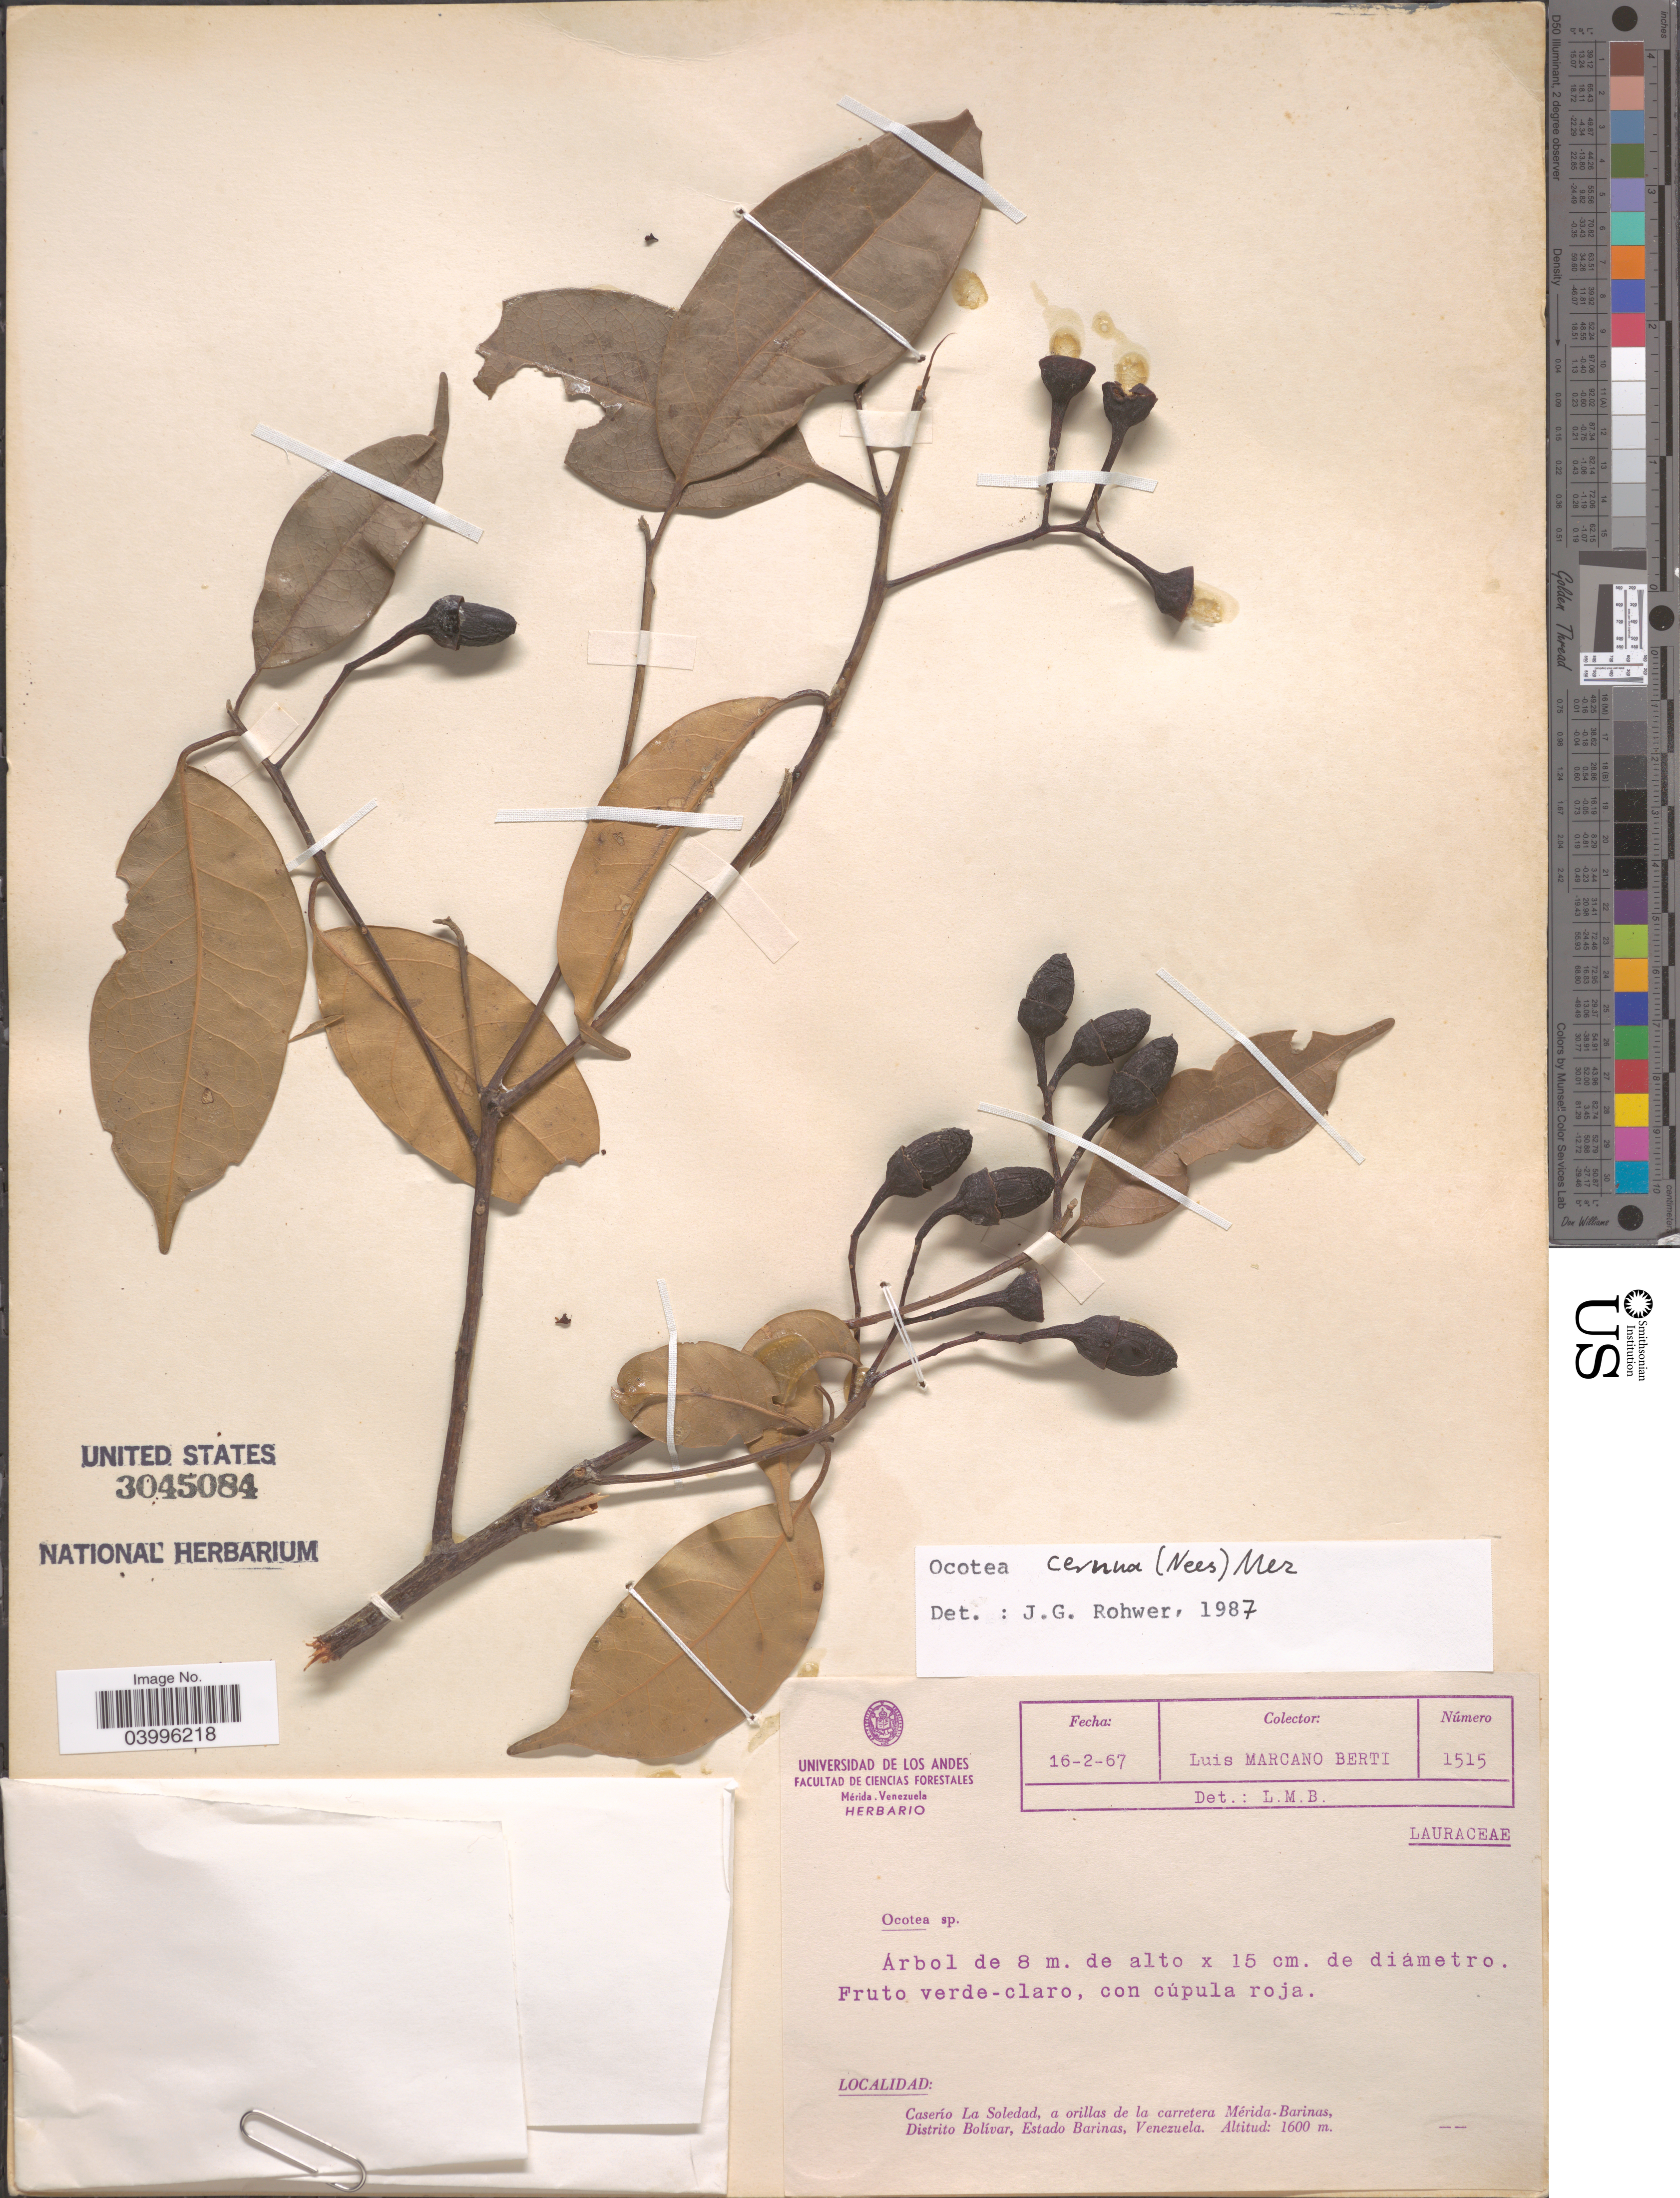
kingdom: Plantae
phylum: Tracheophyta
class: Magnoliopsida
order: Laurales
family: Lauraceae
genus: Ocotea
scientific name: Ocotea cernua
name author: (Nees) Mez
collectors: L. Marcano-Berti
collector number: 1515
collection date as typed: Transcribed d/m/y: 16/2/67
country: Venezuela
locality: Caserío La Soledad, a orillas de la carretera Mérida-Barinas, Distrito Bolívar, Estado Barinas.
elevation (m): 1600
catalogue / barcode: US 3045084